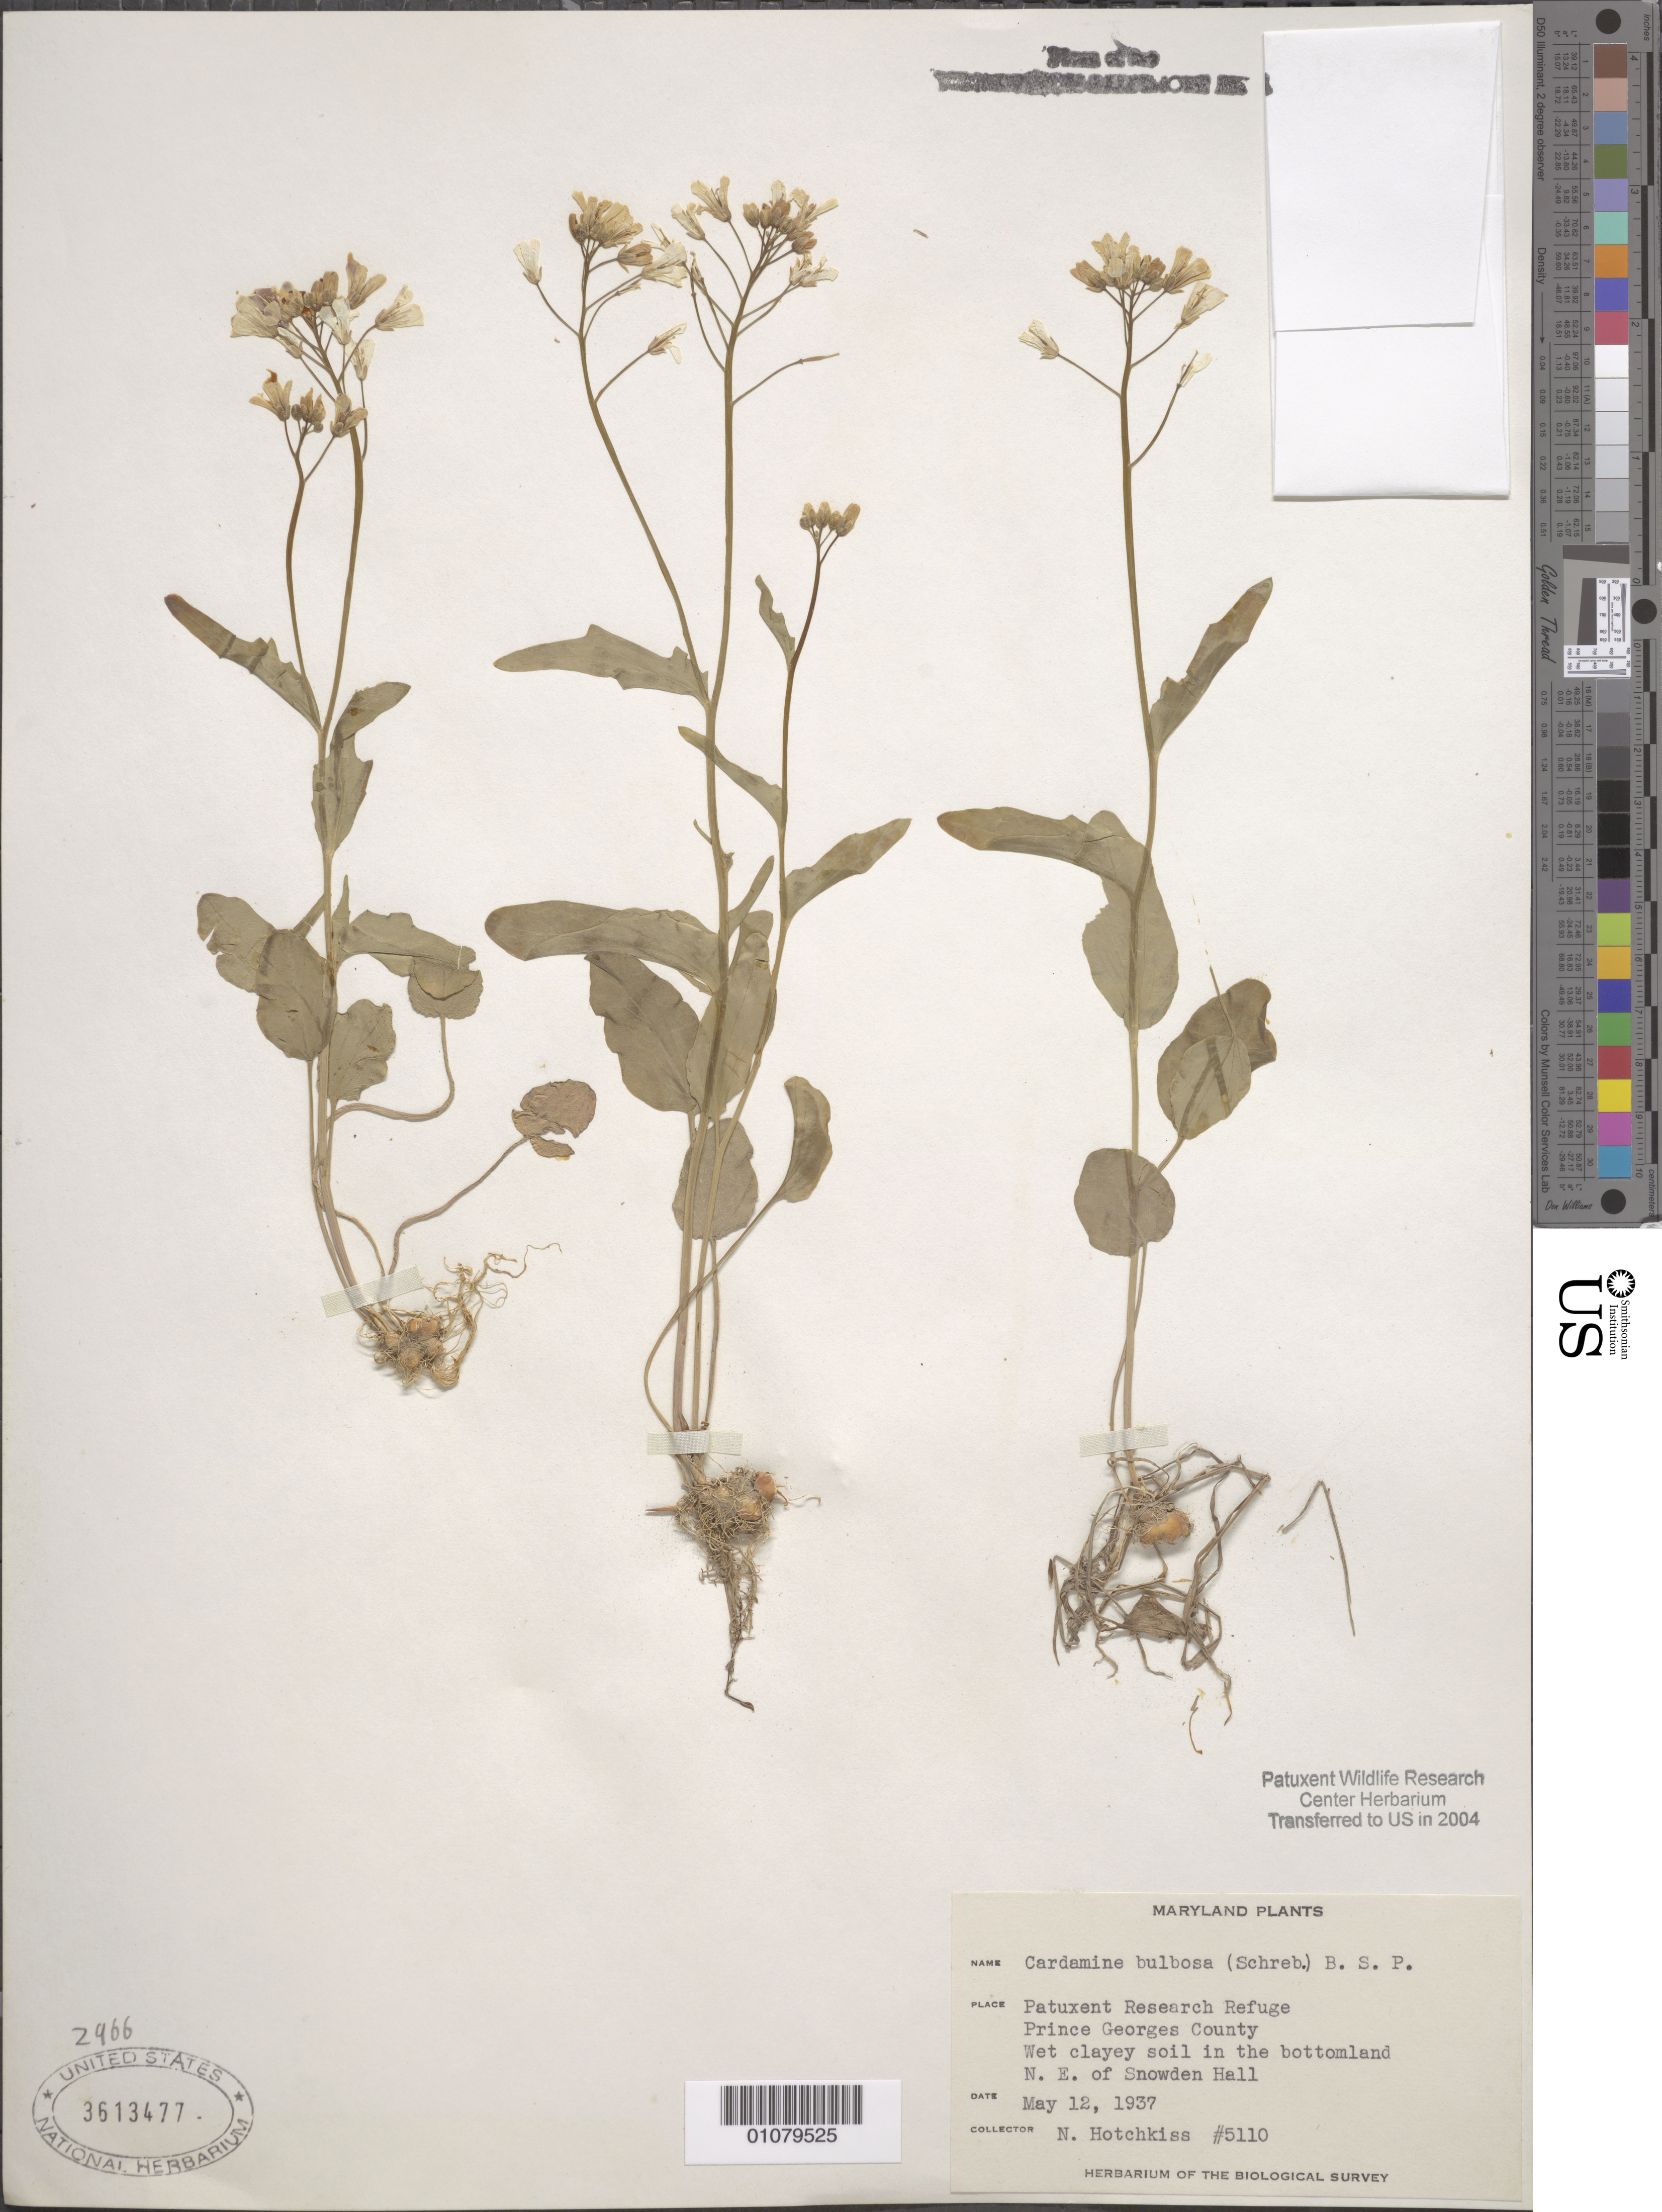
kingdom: Plantae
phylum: Tracheophyta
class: Magnoliopsida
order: Brassicales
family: Brassicaceae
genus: Cardamine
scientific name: Cardamine bulbosa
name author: (Schreb. ex Muhl.) Britton et al.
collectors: N. Hotchkiss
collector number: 5110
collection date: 1937-05-12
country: United States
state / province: Maryland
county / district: Prince George's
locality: Patuxent Wildlife Refuge. N.E. of Snowden Hall.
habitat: Wet clayey soil in the bottomland.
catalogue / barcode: US 3613477